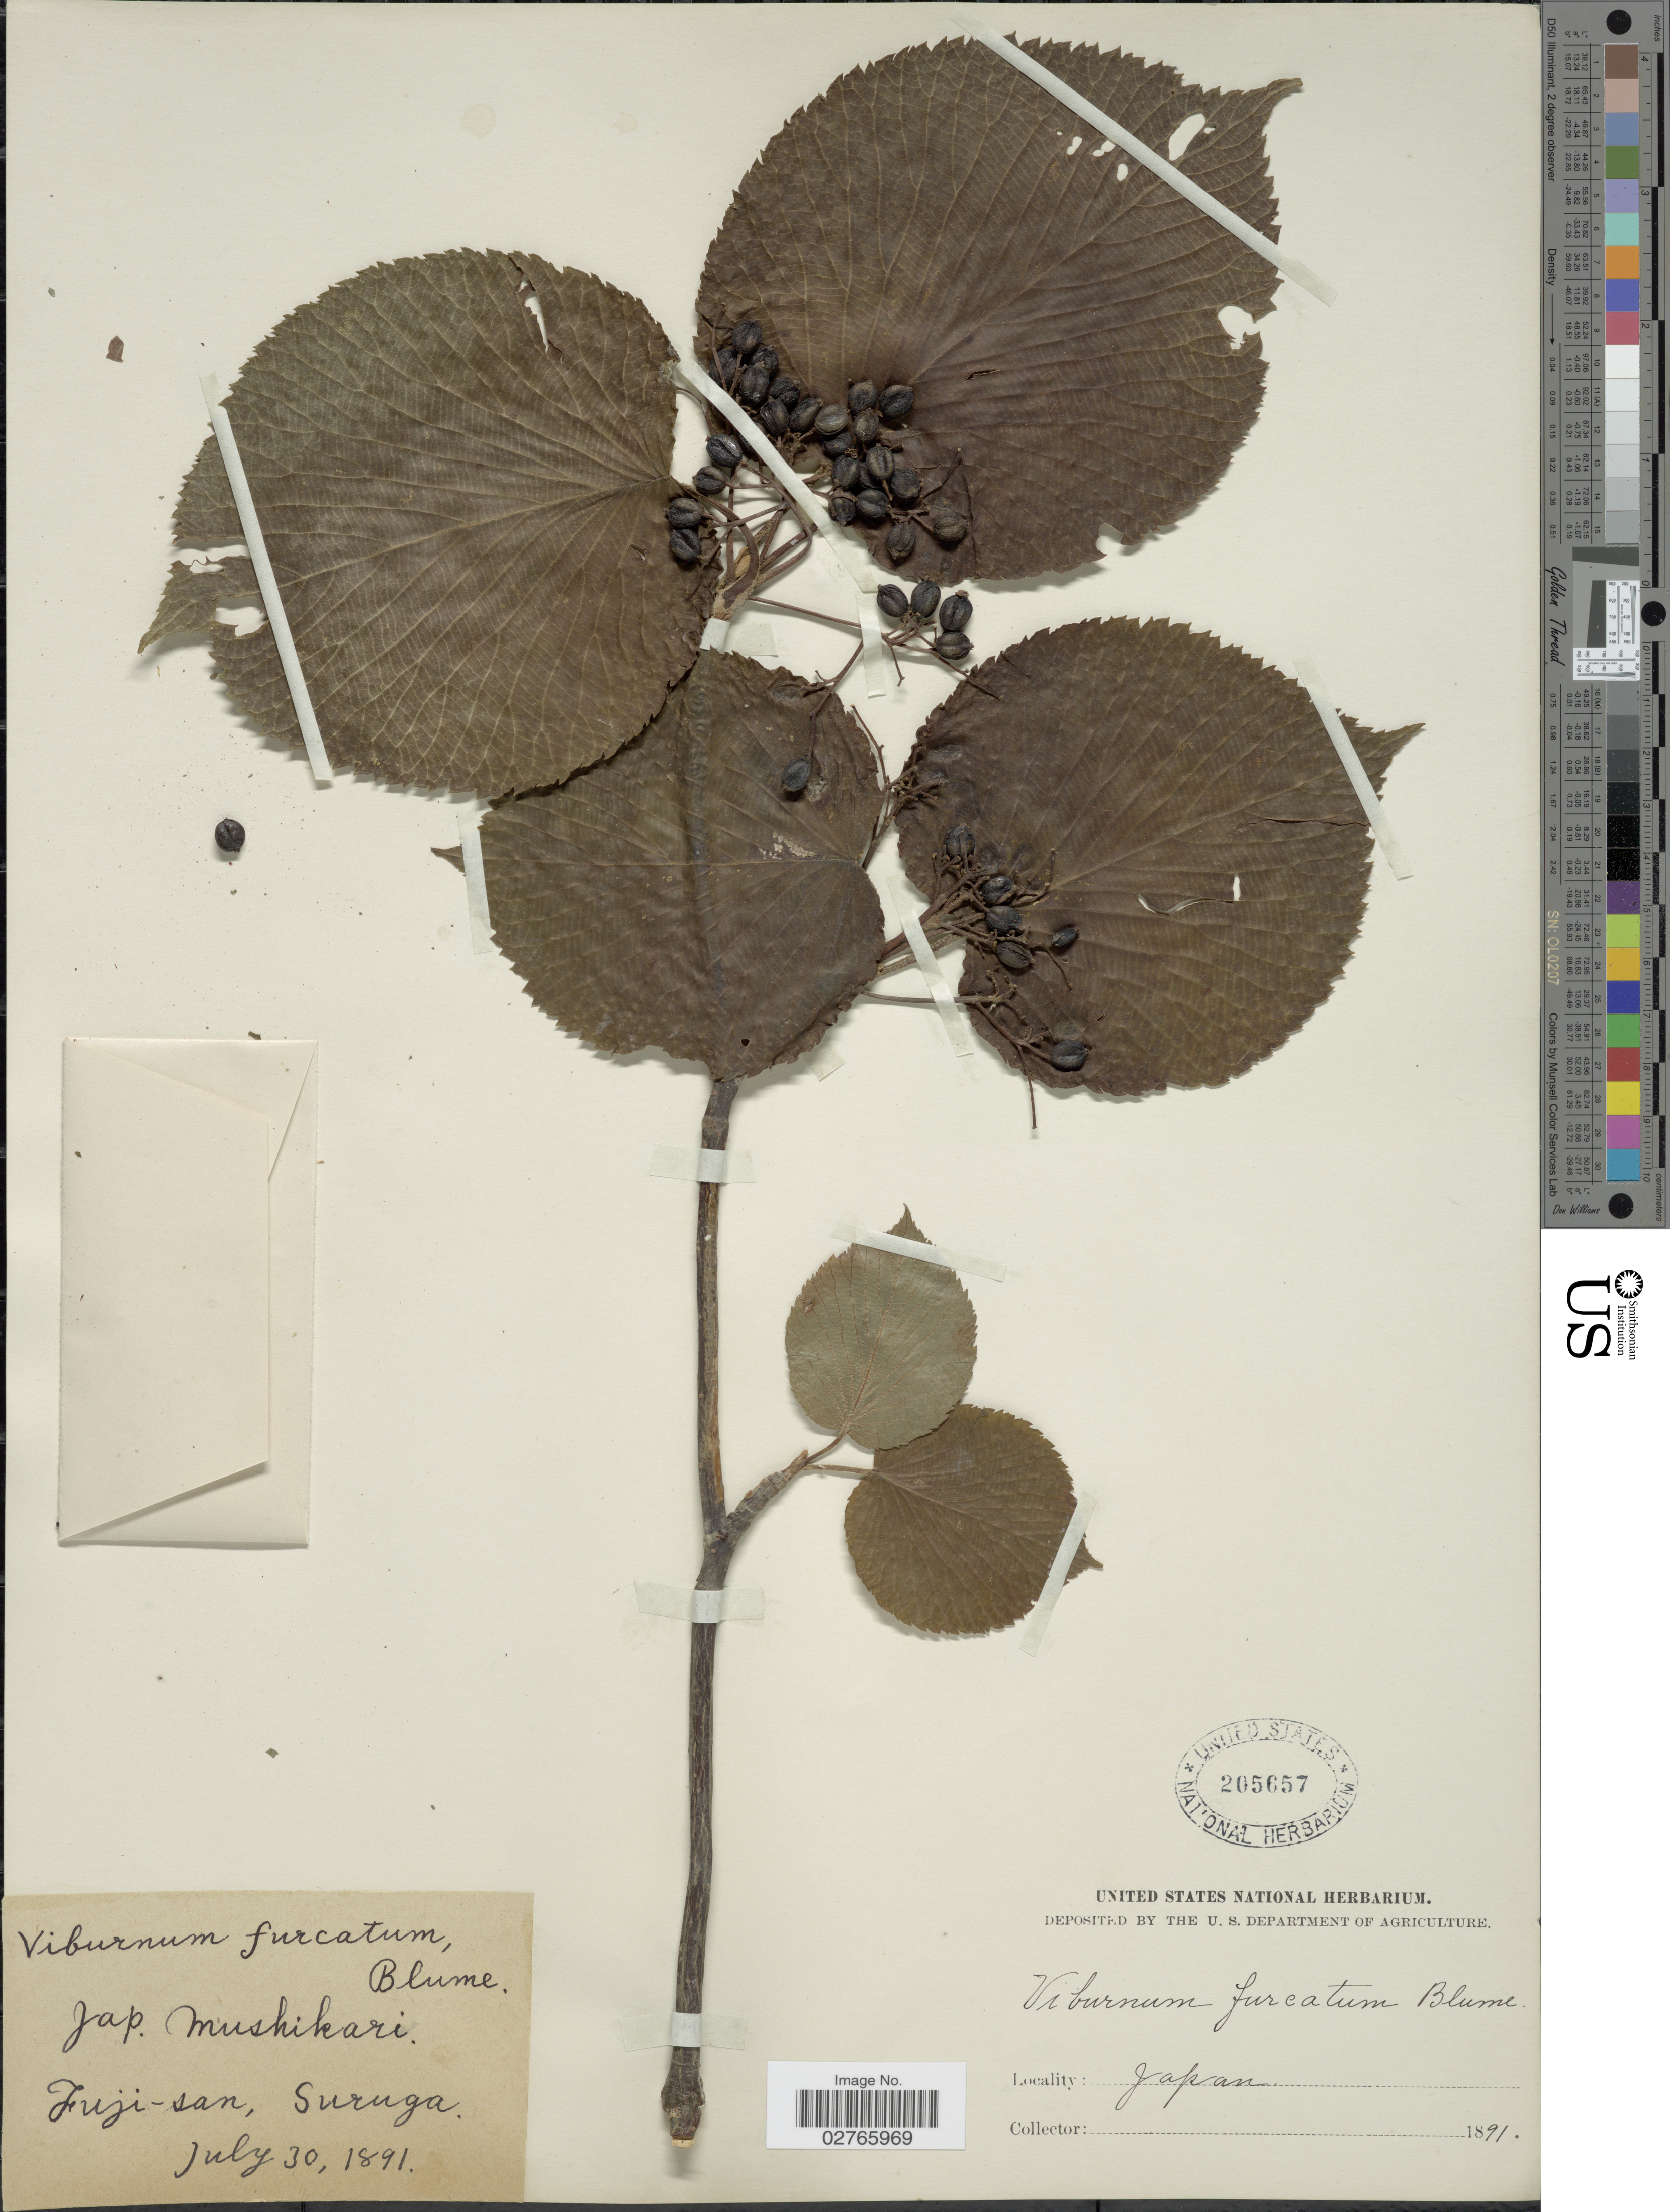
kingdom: Plantae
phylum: Tracheophyta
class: Magnoliopsida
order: Dipsacales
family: Viburnaceae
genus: Viburnum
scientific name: Viburnum furcatum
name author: Blume ex Maxim.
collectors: ex herb. U. S. Department of Agriculture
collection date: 1891-07-30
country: Japan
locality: Fuji-san, Suruga.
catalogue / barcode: US 205657